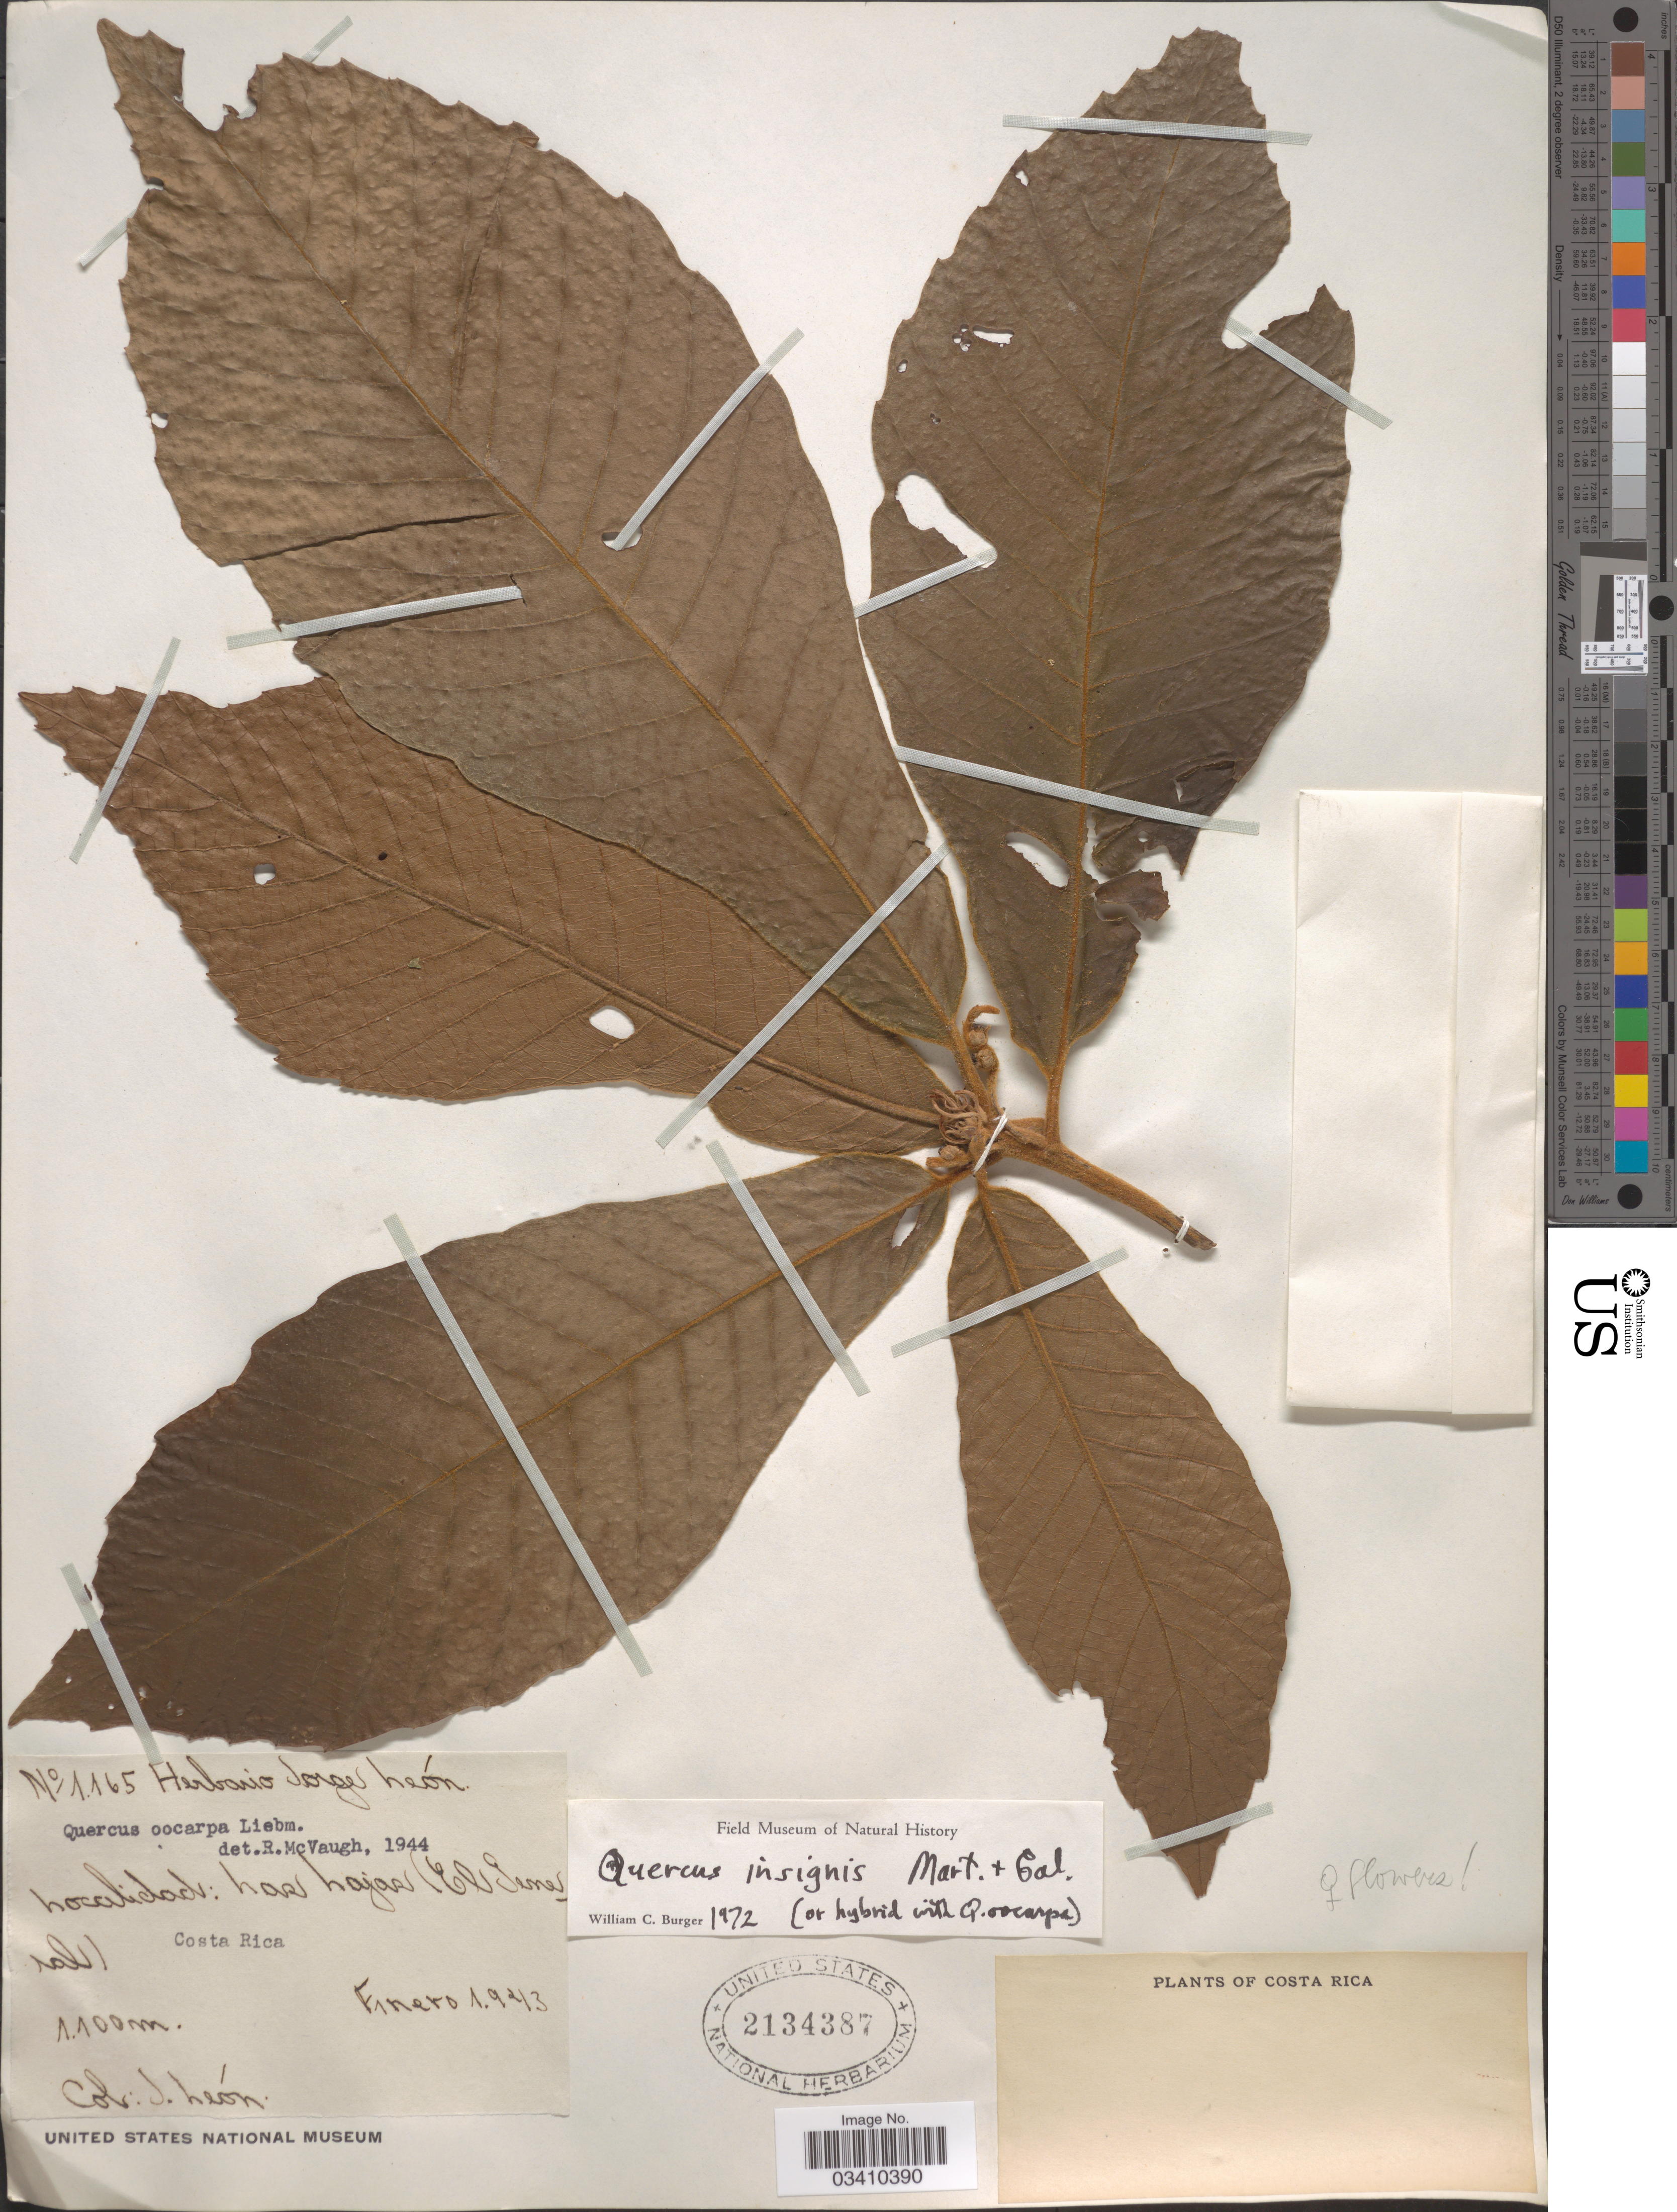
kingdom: Plantae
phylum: Tracheophyta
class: Magnoliopsida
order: Fagales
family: Fagaceae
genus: Quercus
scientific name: Quercus insignis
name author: M. Martens & Galeotti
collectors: J. León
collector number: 1165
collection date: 1943-01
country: Costa Rica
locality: Las Lajas (El General)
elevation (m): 1100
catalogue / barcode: US 2134387